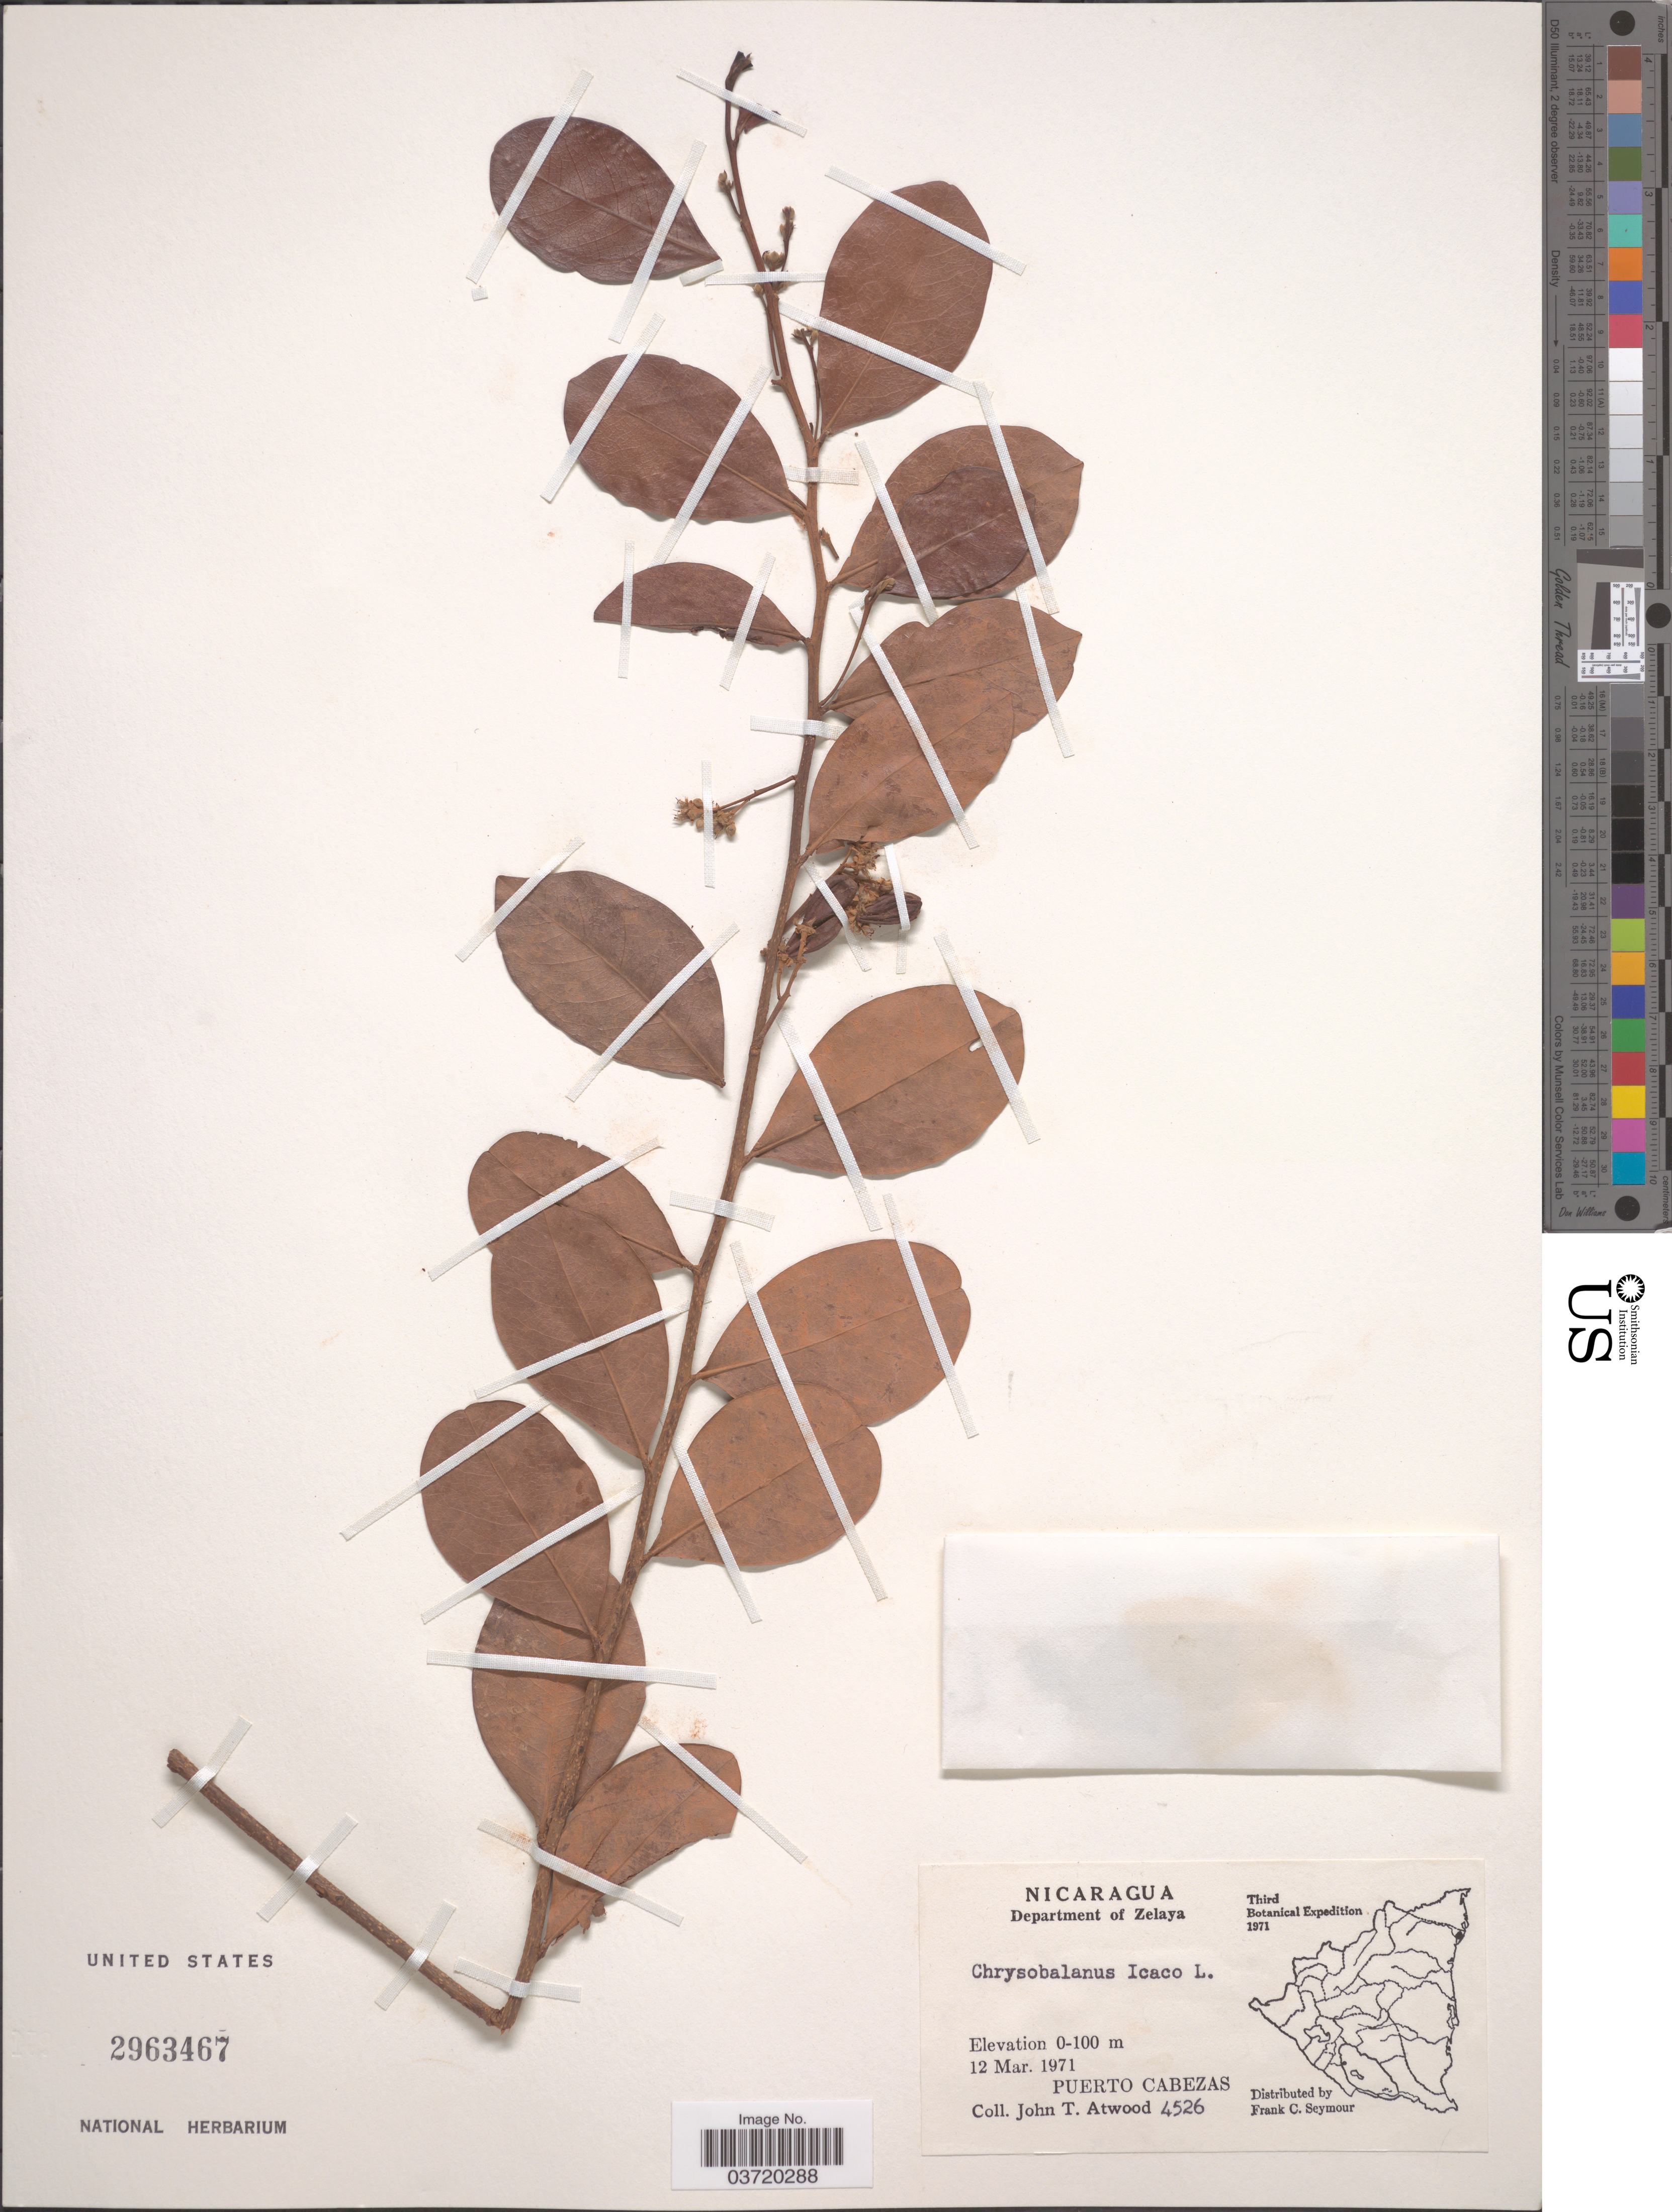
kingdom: Plantae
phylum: Tracheophyta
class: Magnoliopsida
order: Malpighiales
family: Chrysobalanaceae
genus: Chrysobalanus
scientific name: Chrysobalanus icaco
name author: L.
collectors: J. T. Atwood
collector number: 4526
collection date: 1971-03-12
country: Nicaragua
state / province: Atlántico Norte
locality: Department of Zelaya. Puerto Cabezas.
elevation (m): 0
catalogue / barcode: US 2963467